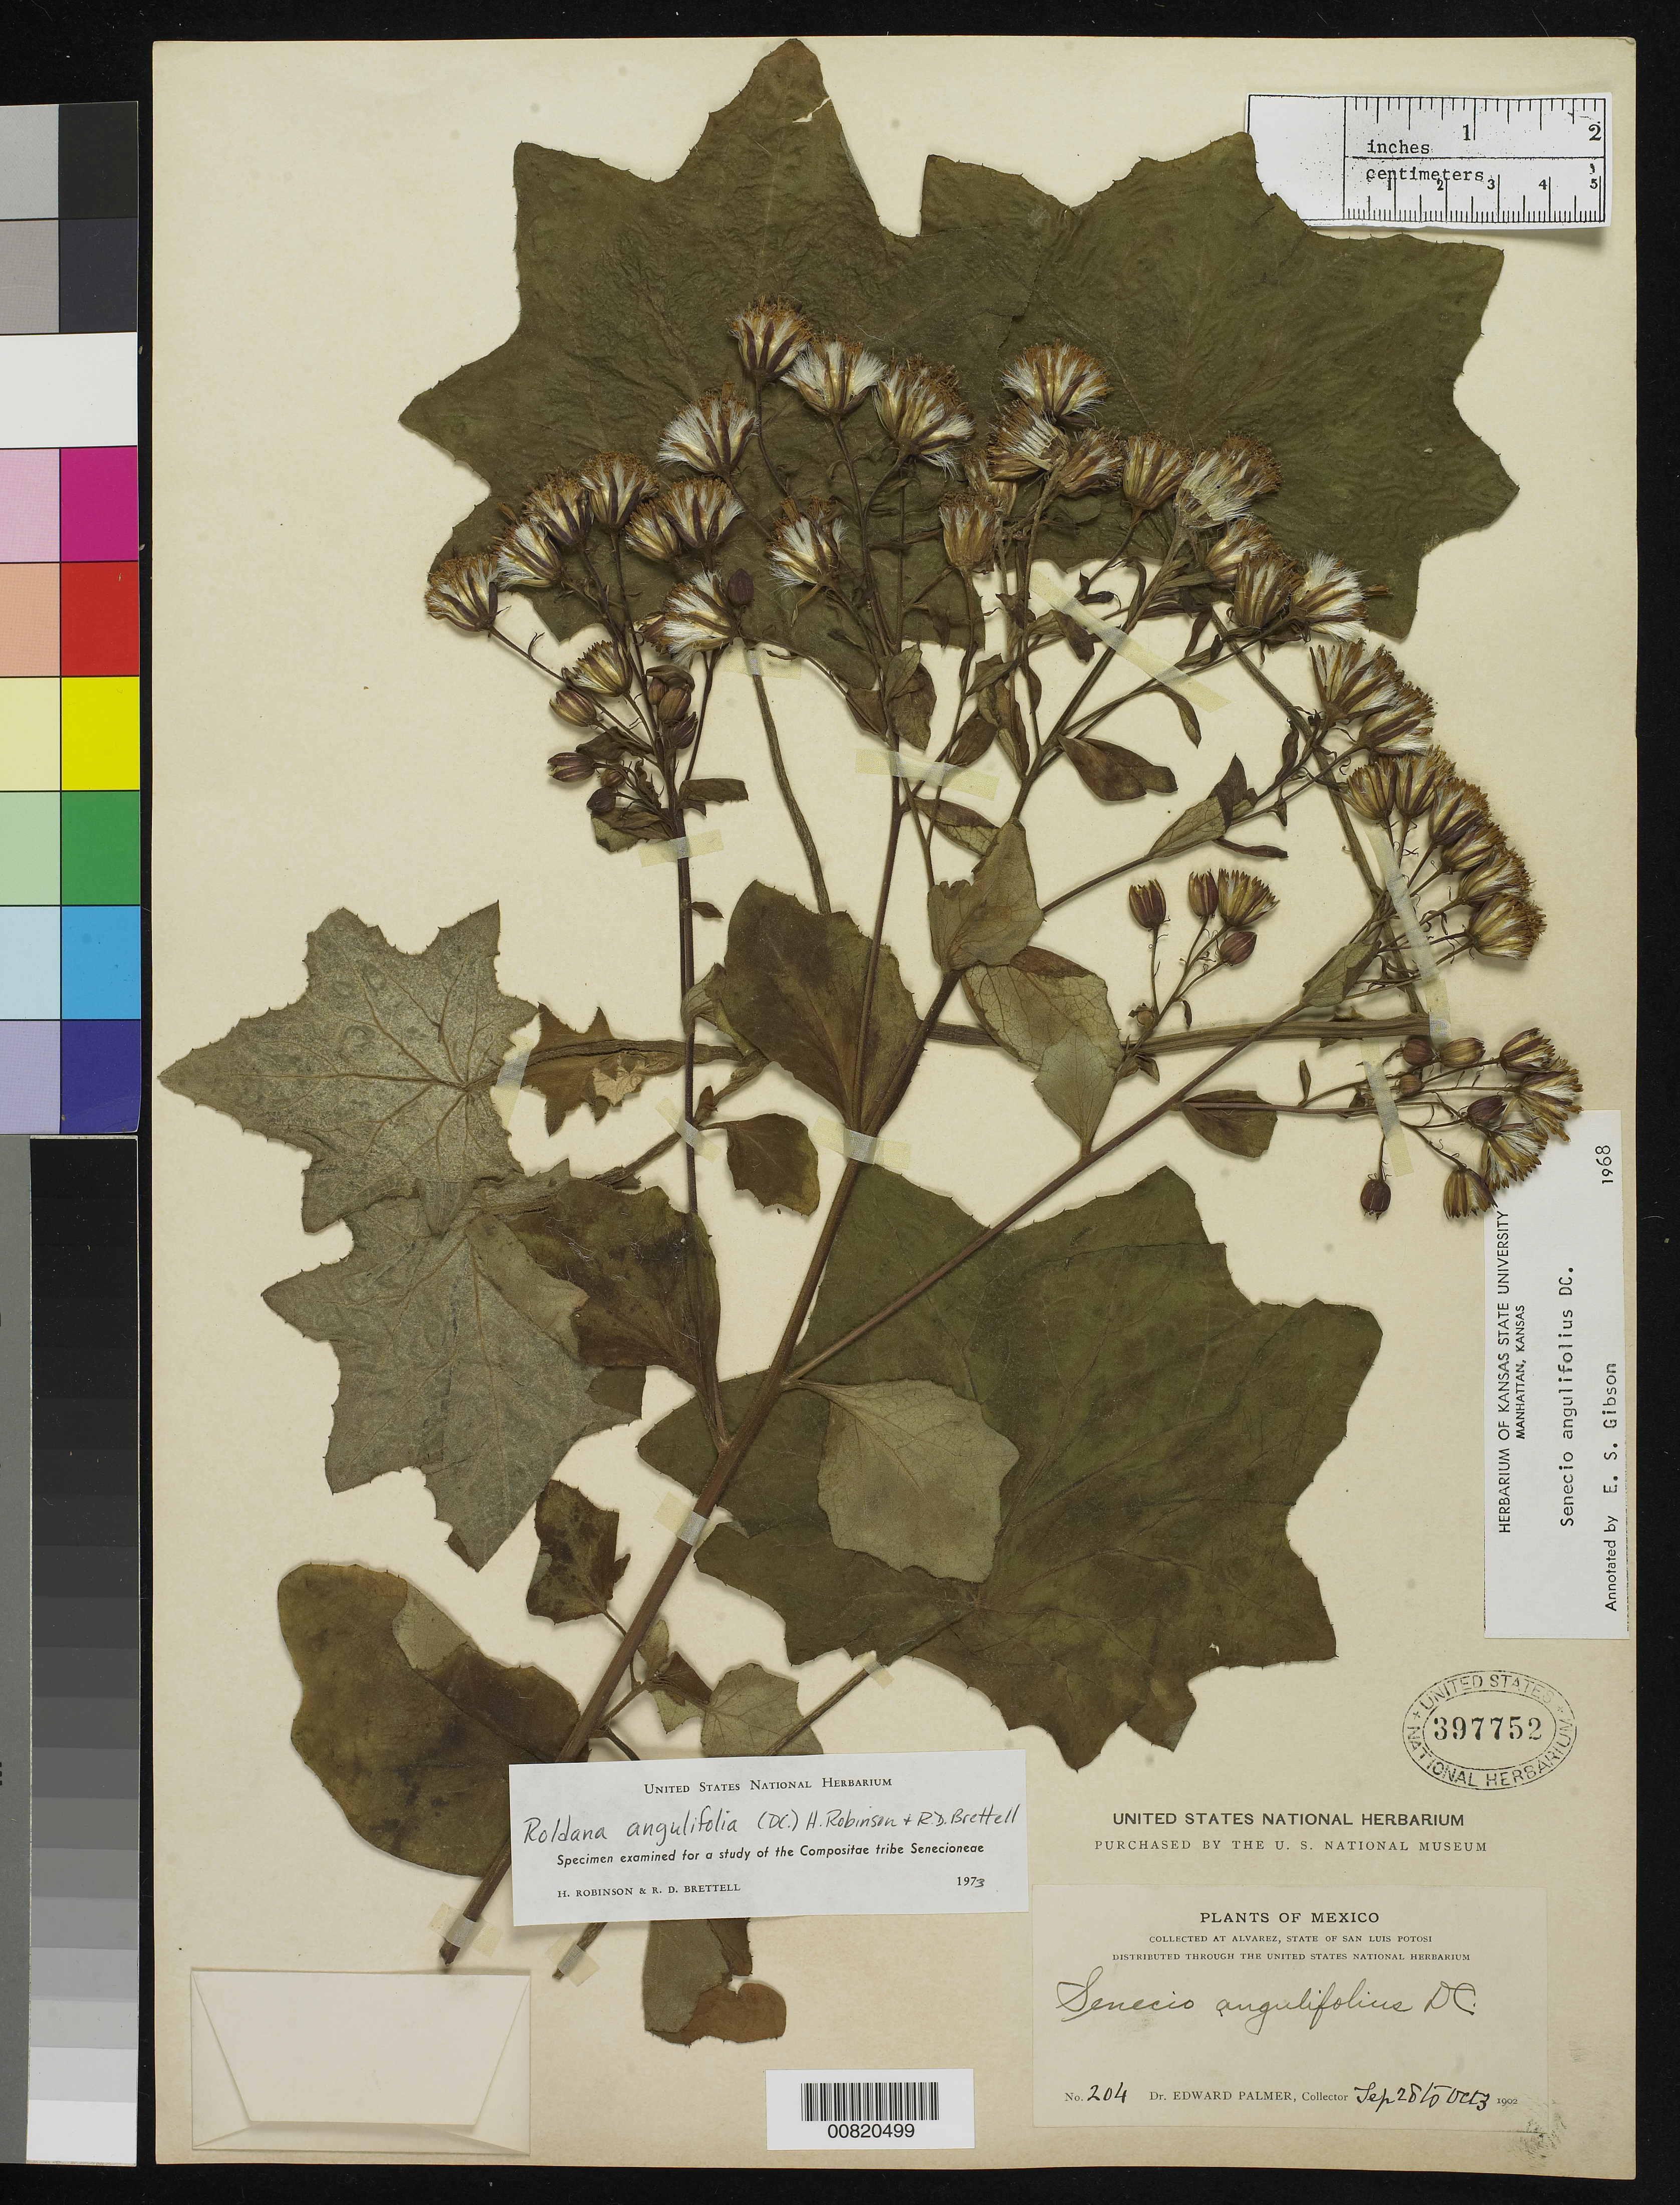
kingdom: Plantae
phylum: Tracheophyta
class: Magnoliopsida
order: Asterales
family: Asteraceae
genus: Roldana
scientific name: Roldana angulifolia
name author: (DC.) H. Rob. & Brettell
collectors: E. Palmer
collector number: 204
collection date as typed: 28 Sep 1902 to 03 Oct 1902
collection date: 1902-09-28/1902-10-03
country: Mexico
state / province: San Luis Potosí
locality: Alvarez, San Luis Potosí.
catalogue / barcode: US 397752